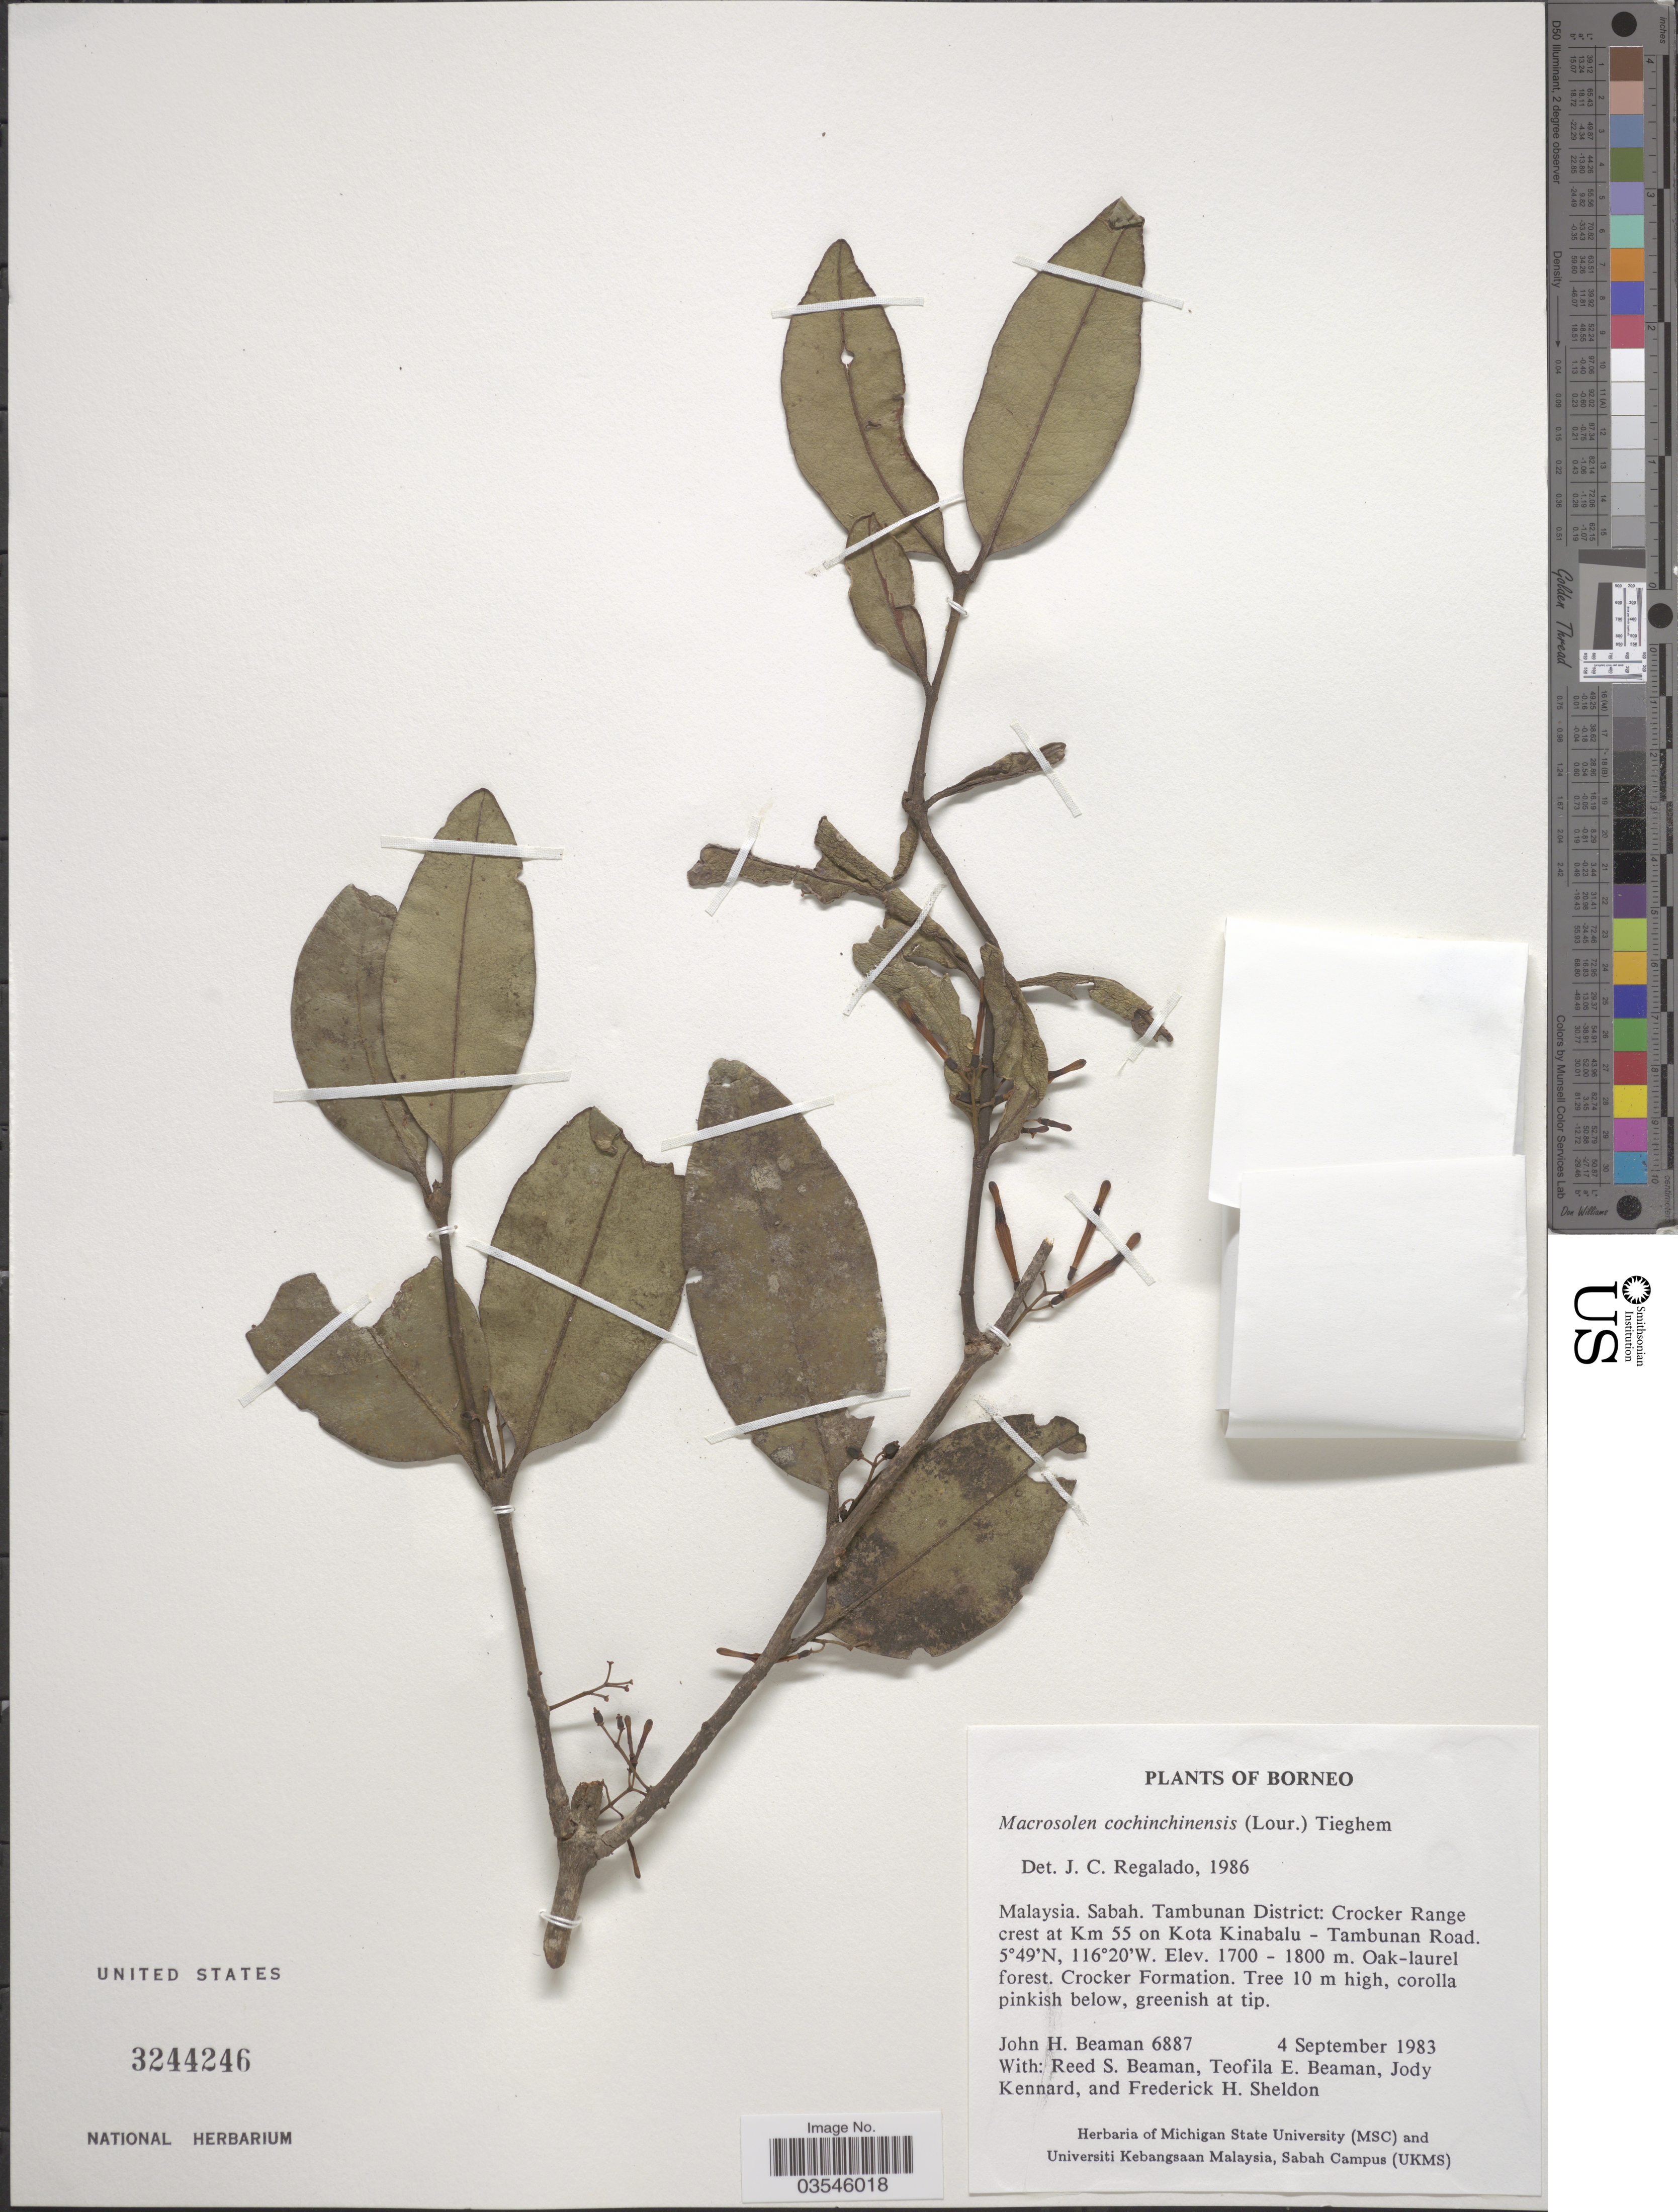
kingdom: Plantae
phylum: Tracheophyta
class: Magnoliopsida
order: Santalales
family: Loranthaceae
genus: Macrosolen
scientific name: Macrosolen cochinchinensis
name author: (Lour.) Tiegh.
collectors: J. H. Beaman, R. S. Beaman, T. E. Beaman, J. Kennard & F. Sheldon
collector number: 6887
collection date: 1983-09-04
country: Malaysia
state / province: Sabah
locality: Borneo. Tambunan District: Crocker Range crest at Km 55 on Kota Kinabalu - Tambunan Road.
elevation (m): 1700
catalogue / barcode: US 3244246